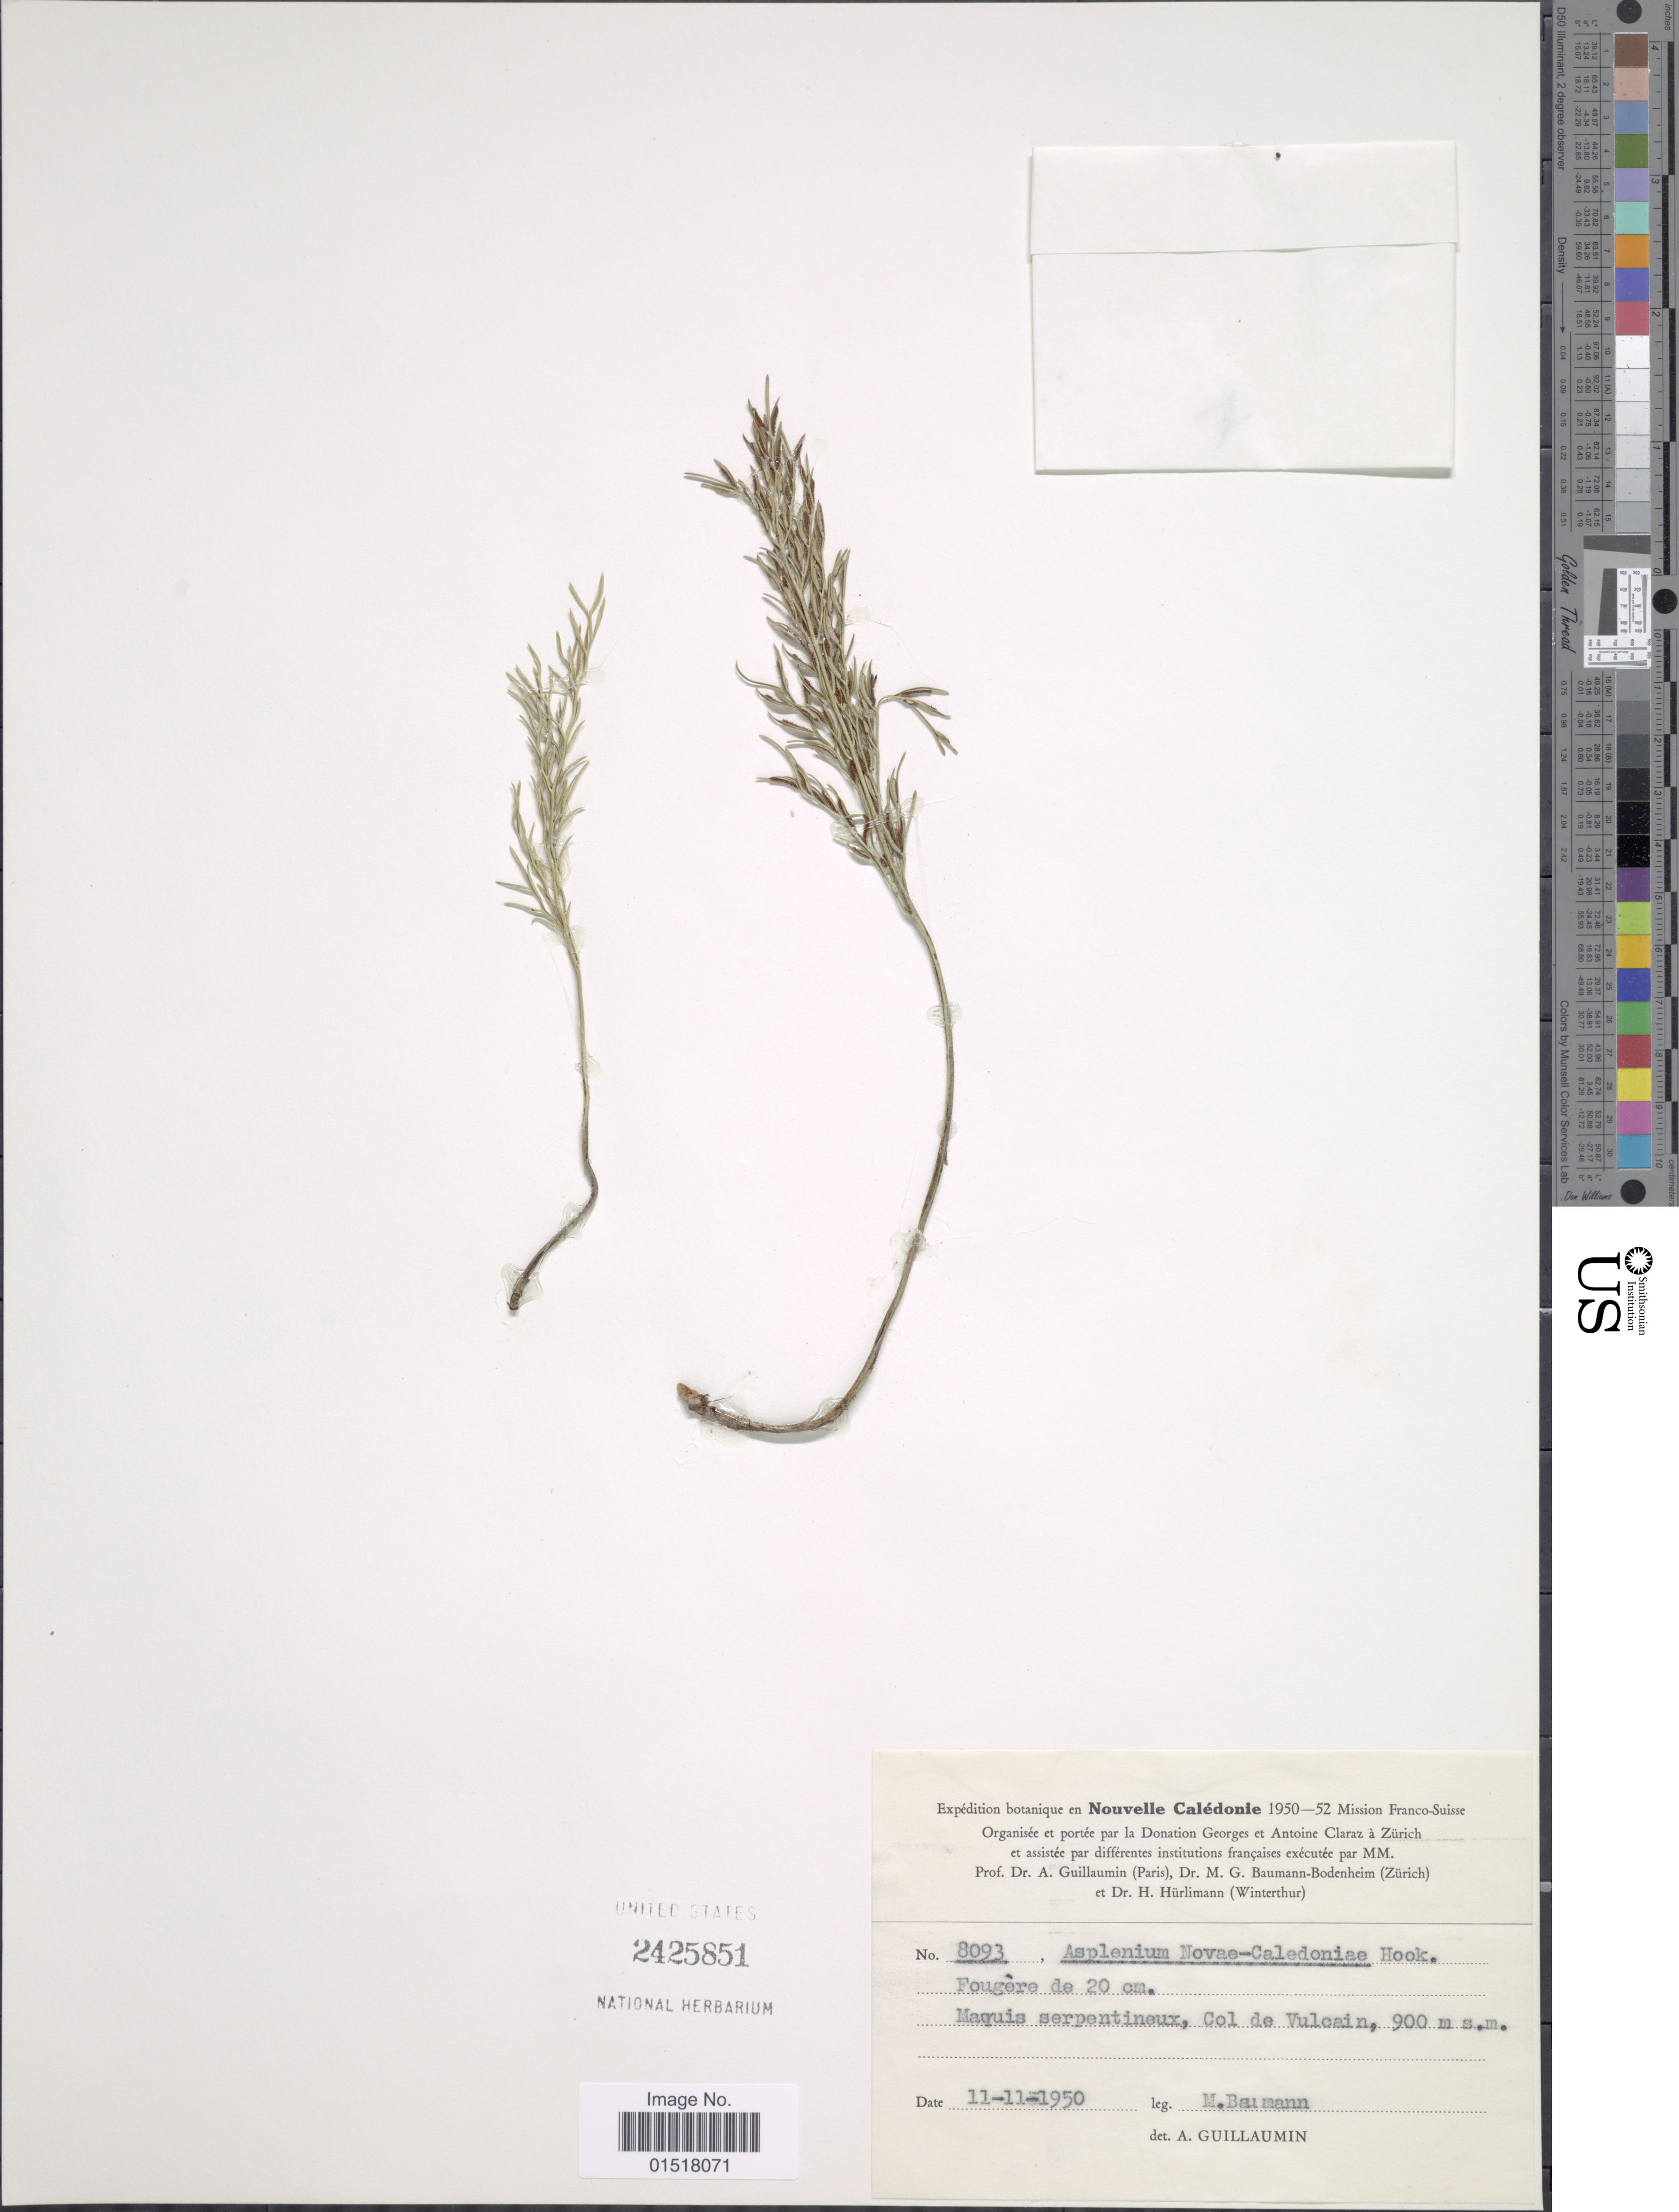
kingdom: Plantae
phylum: Tracheophyta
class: Polypodiopsida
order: Polypodiales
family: Aspleniaceae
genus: Asplenium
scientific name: Asplenium novae-caledoniae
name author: Hook.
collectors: M. Baumann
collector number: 8093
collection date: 1950-11-11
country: New Caledonia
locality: Fougère de 20 cm. Maquis serpentineux, Col de Vulcain.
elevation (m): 900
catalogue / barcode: US 2425851